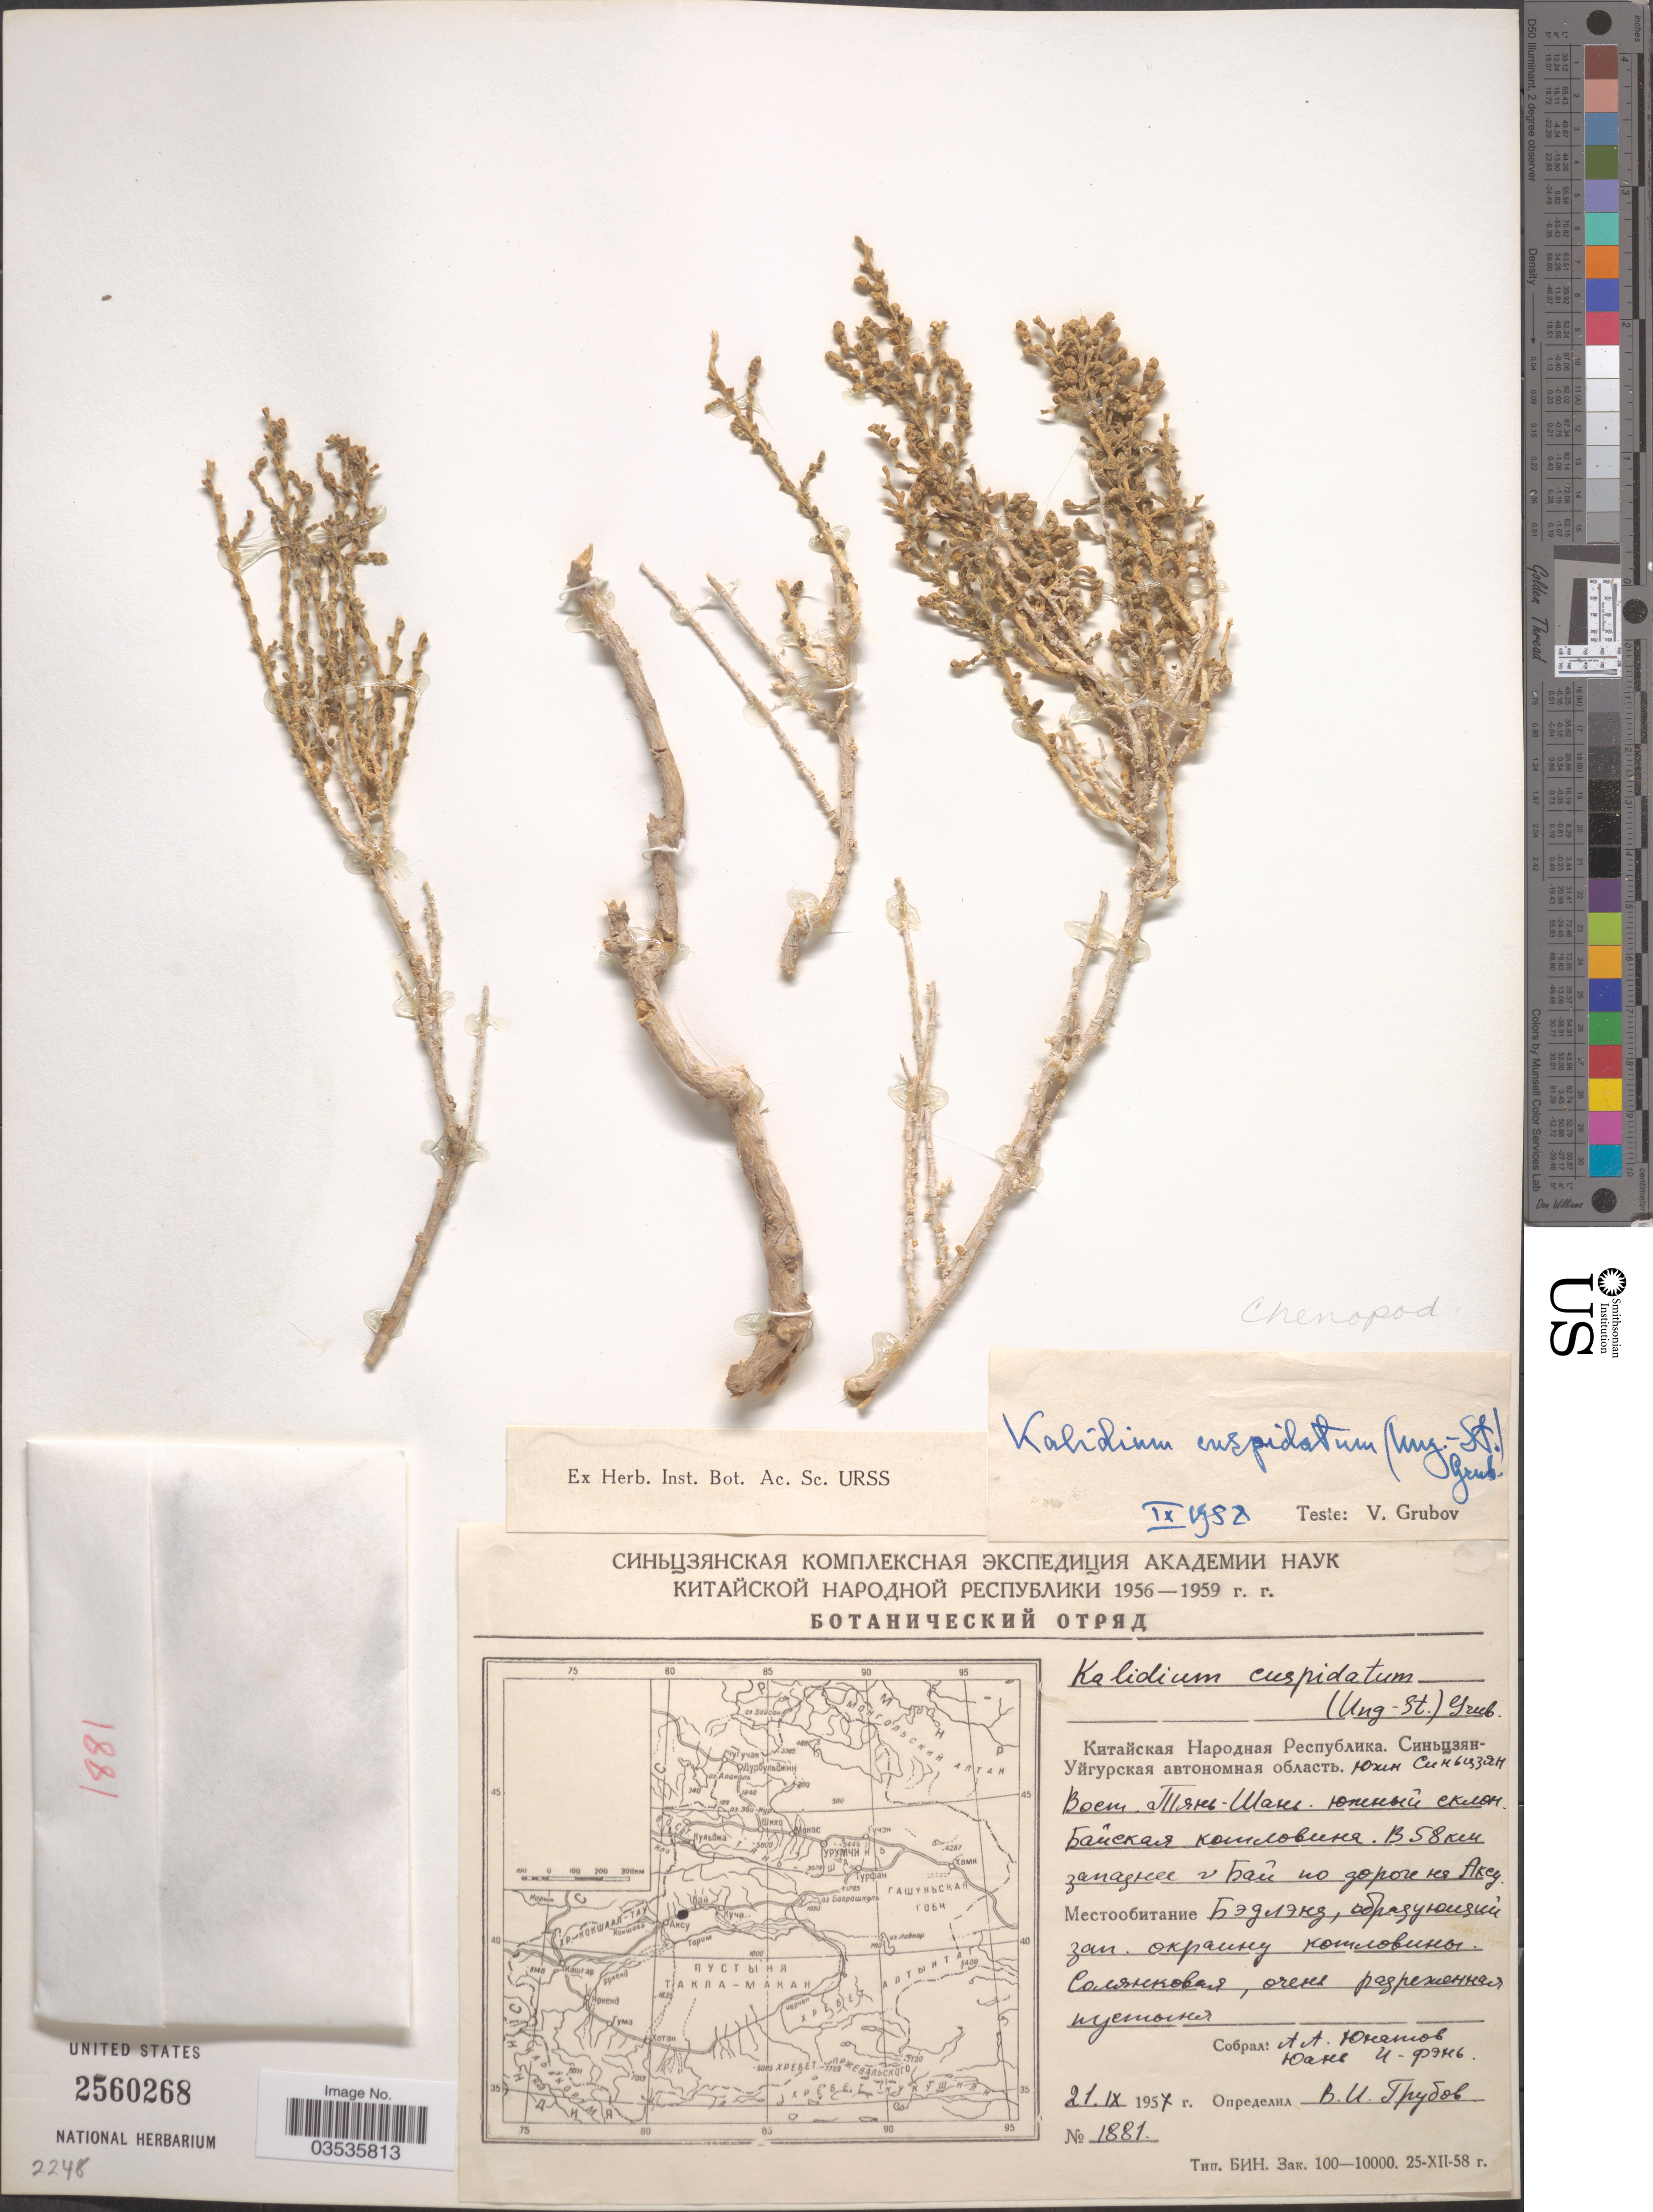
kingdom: Plantae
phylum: Tracheophyta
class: Magnoliopsida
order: Caryophyllales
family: Amaranthaceae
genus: Kalidium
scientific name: Kalidium cuspidatum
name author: (Ung.-Sternb.) Grubov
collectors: A. Unatov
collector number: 1881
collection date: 1957-09-21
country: China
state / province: Xinjiang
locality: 58 km W of Bai on the road to Aksu.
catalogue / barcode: US 2560268